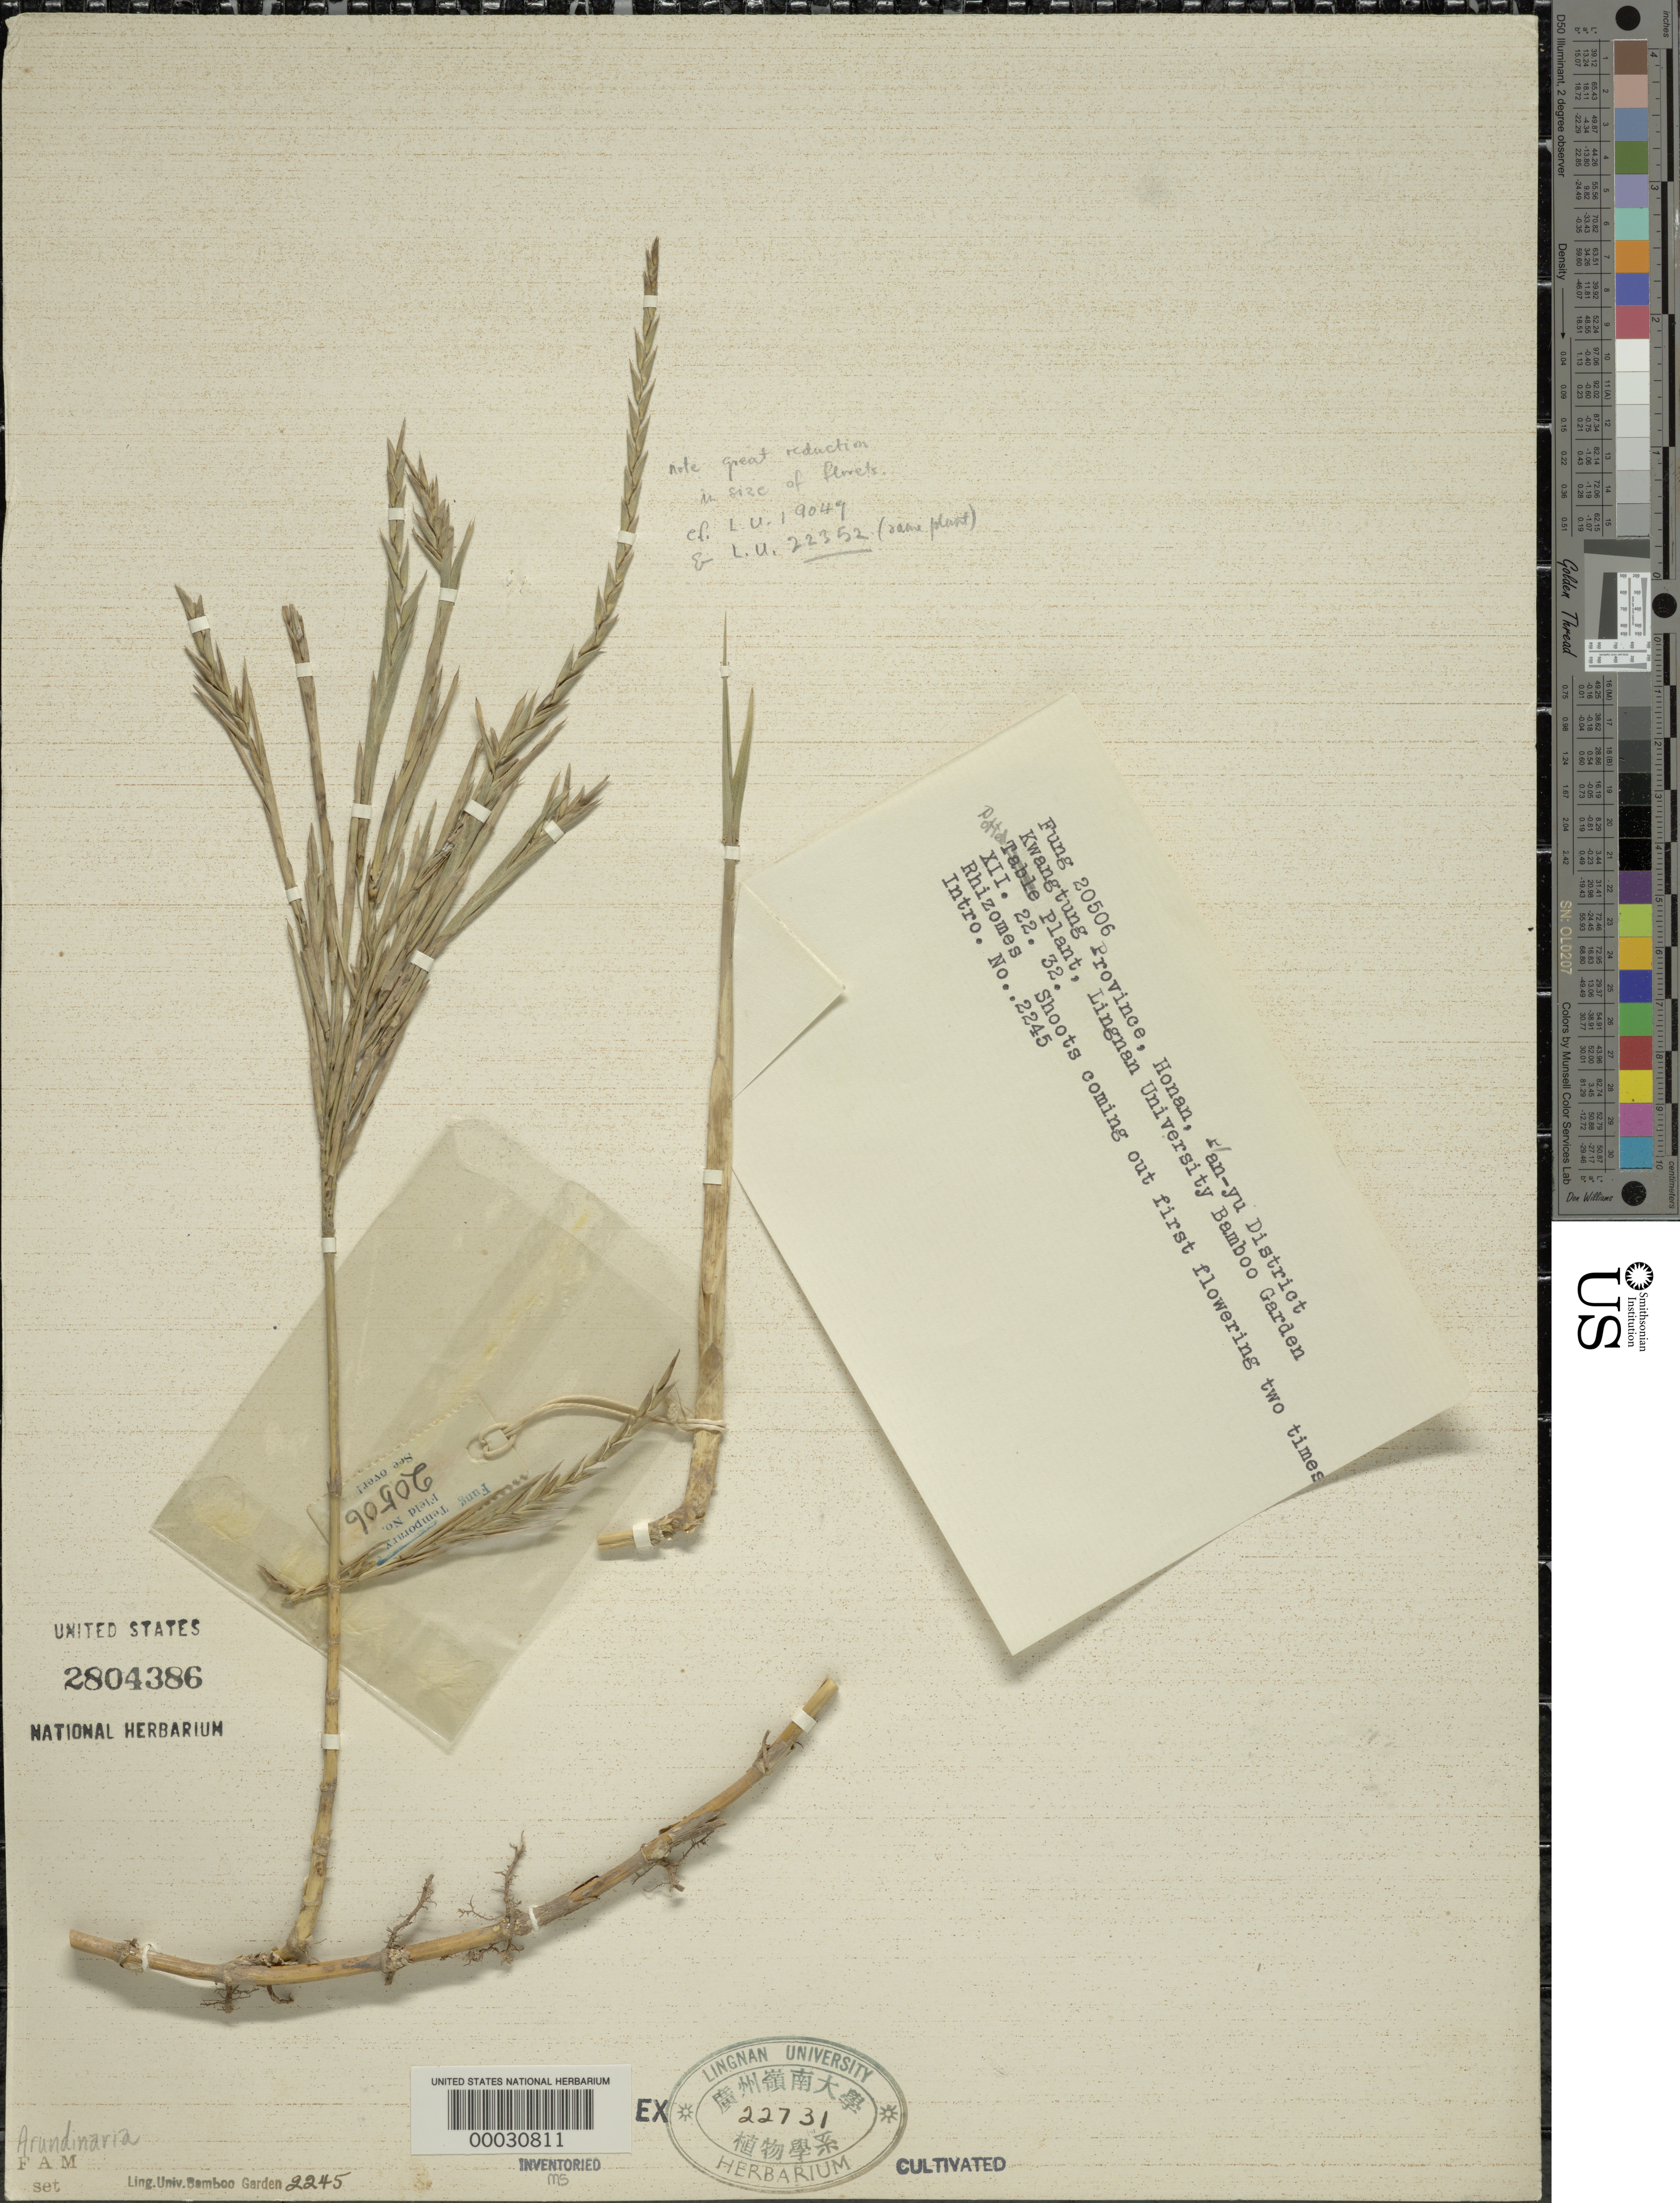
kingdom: Plantae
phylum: Tracheophyta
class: Liliopsida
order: Poales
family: Poaceae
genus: Arundinaria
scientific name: Arundinaria sp.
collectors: H. L. Fung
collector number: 20506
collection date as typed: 22 Dec 1932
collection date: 1932-12-22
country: China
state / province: Guangdong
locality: Lingnan university bamboo garden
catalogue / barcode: US 2804386